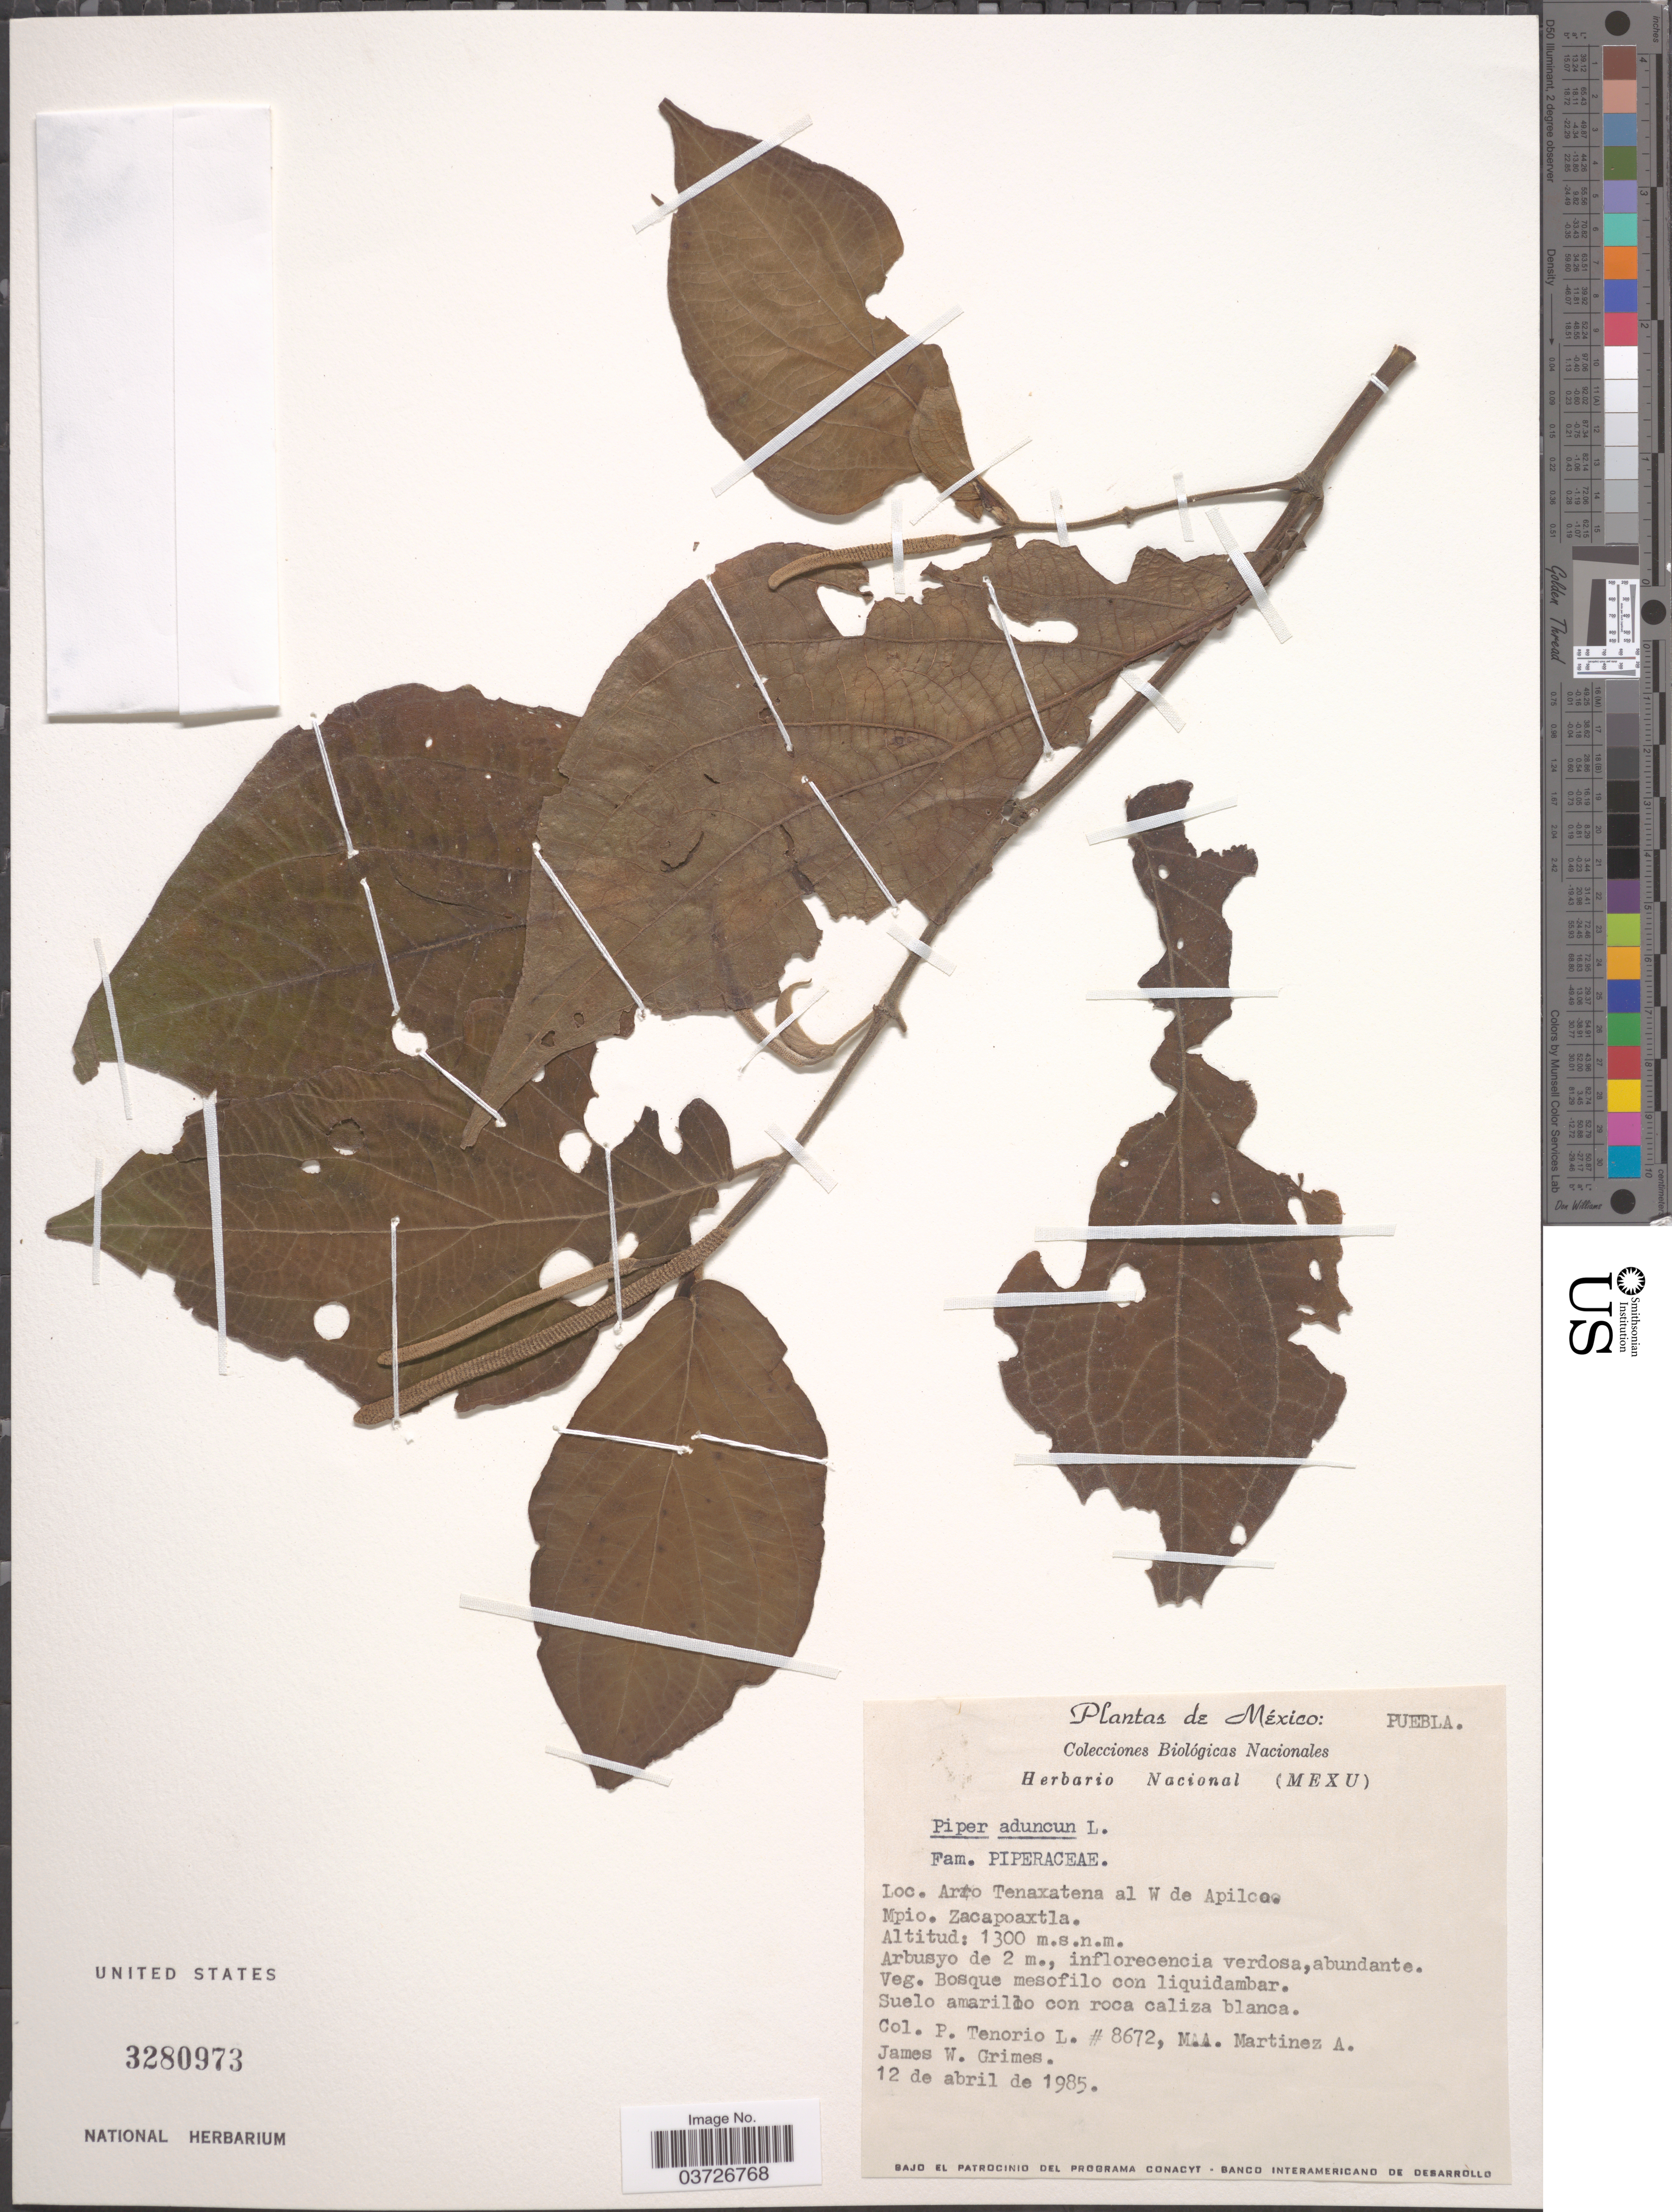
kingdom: Plantae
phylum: Tracheophyta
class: Magnoliopsida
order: Piperales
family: Piperaceae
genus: Piper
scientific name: Piper aduncum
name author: L.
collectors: P. Tenorio L., M. A. Martínez Alfaro & J. W. Grimes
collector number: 8672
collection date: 1985-04-12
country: Mexico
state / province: Puebla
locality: Aro Tenaxatena al W de Apilco. Mpio. Zacapoaxtla.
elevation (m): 1300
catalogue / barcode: US 3280973